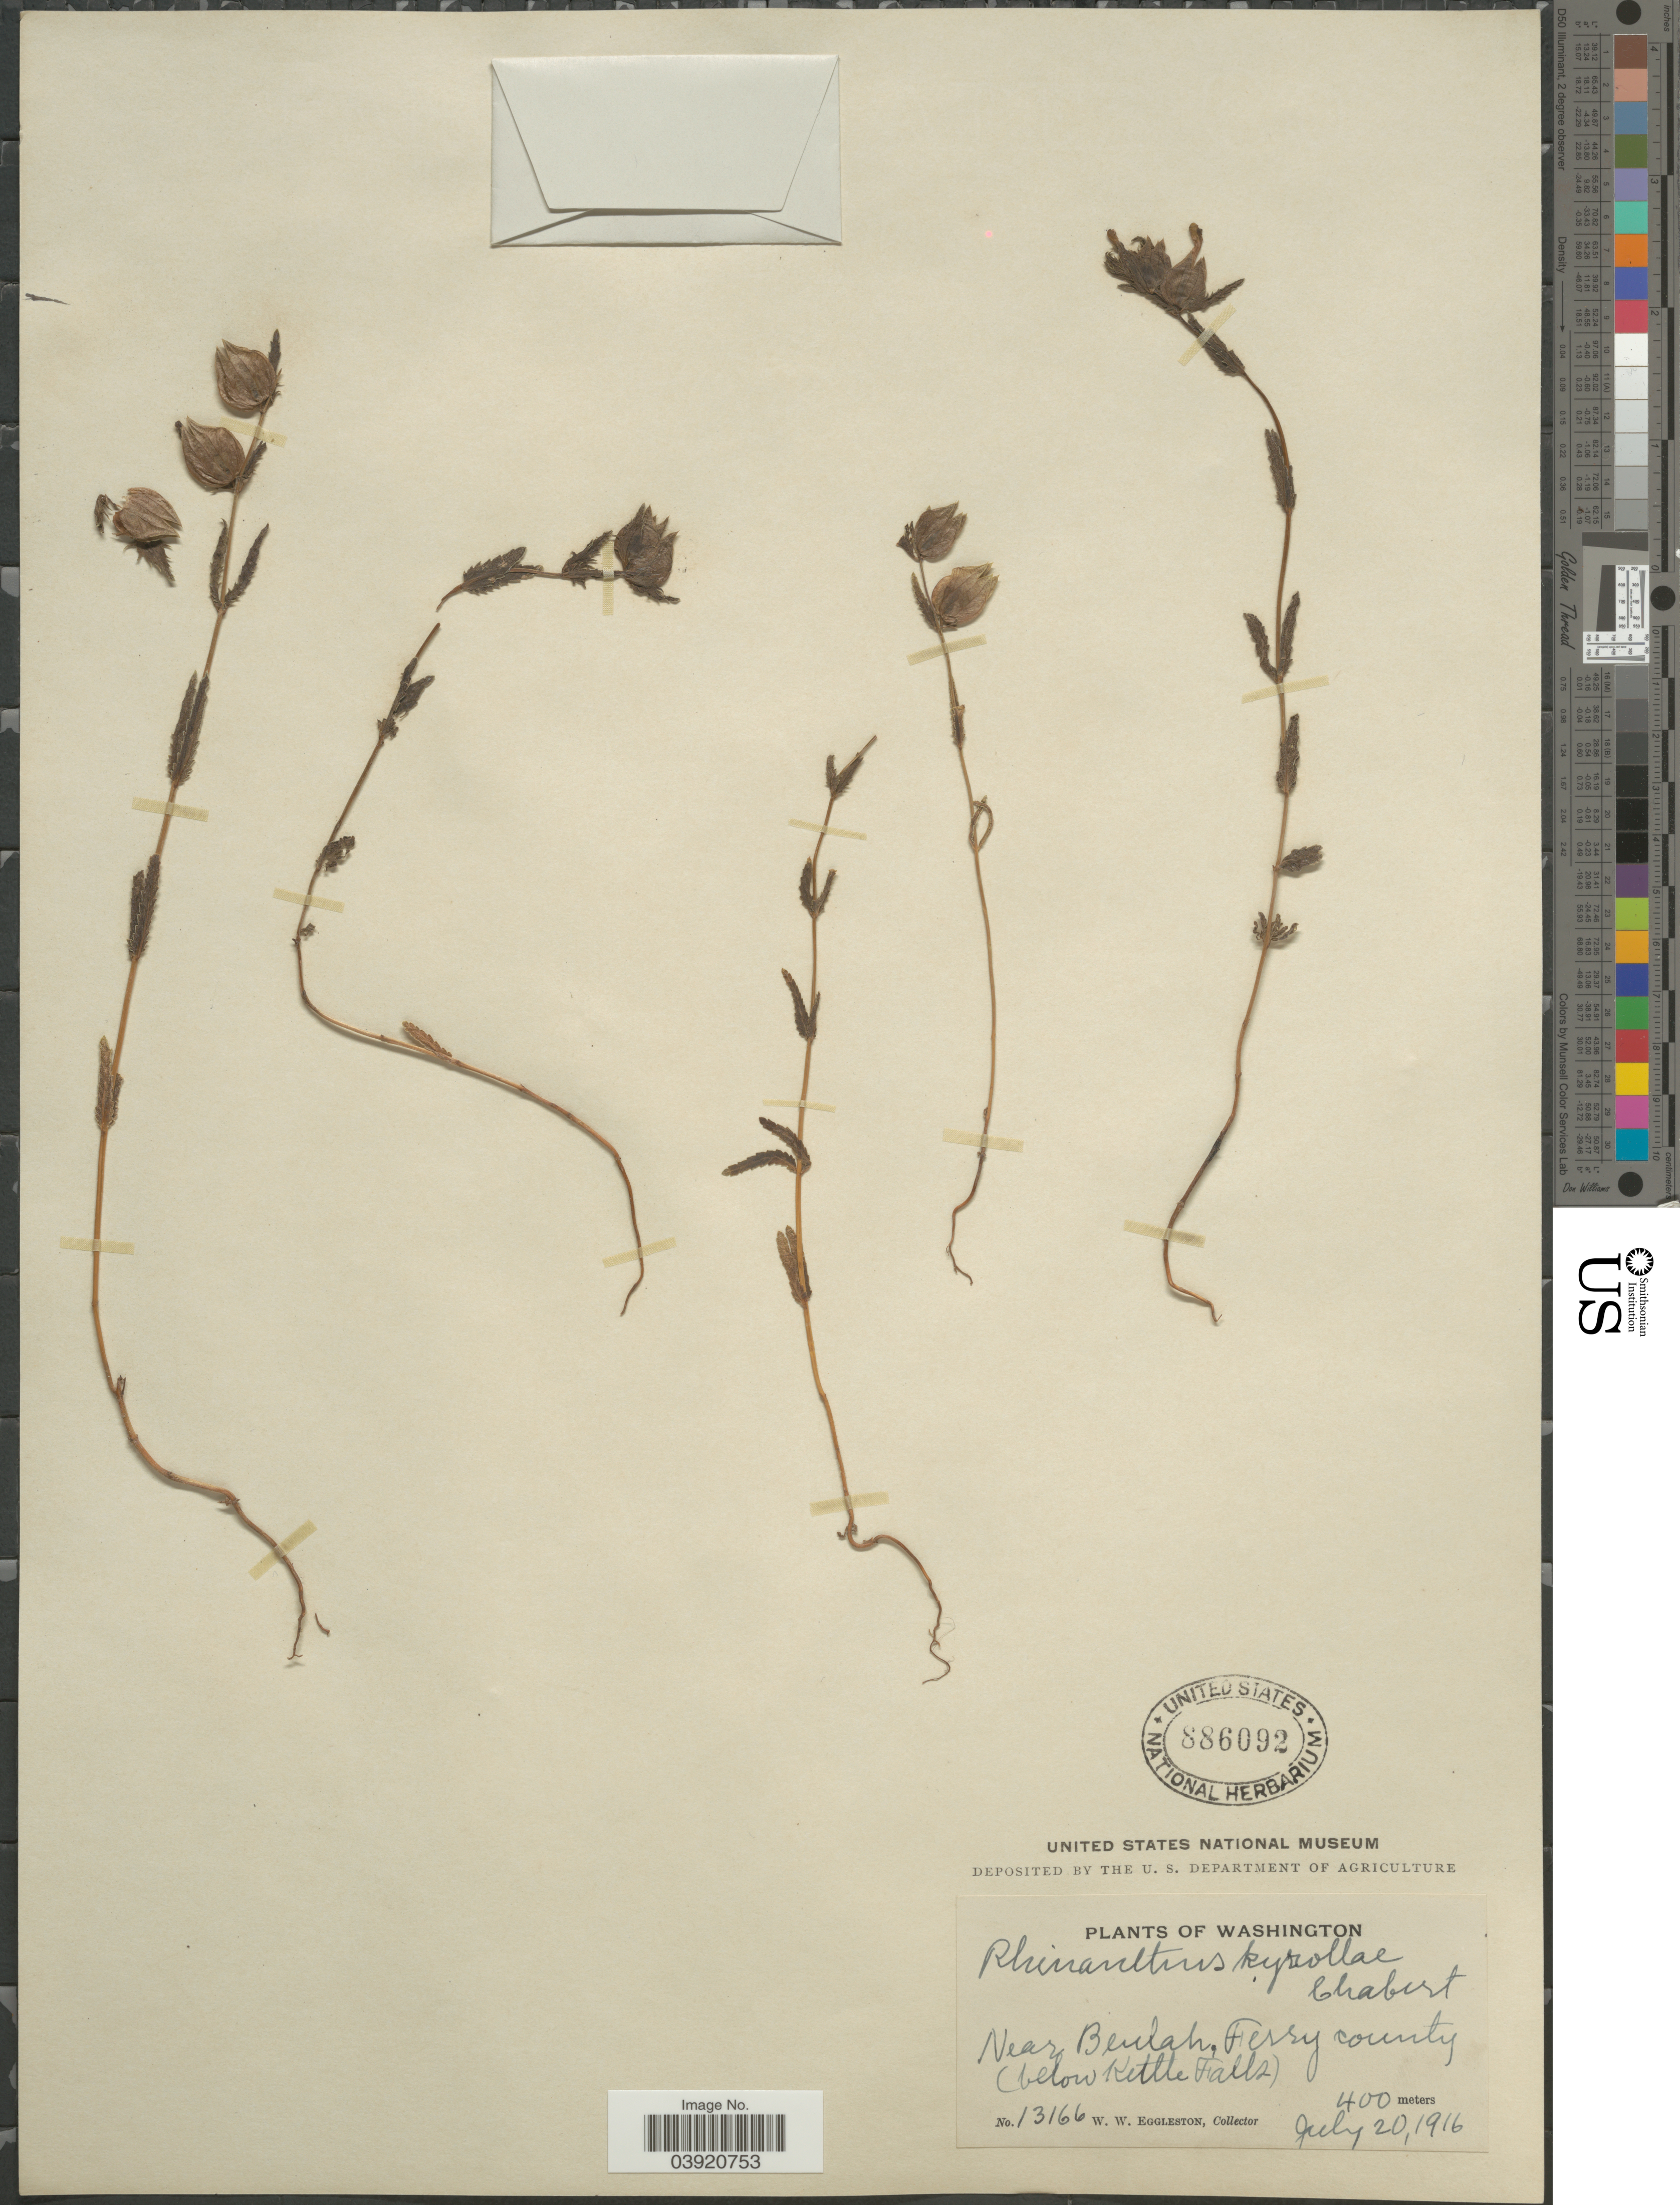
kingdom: Plantae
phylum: Tracheophyta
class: Magnoliopsida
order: Lamiales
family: Orobanchaceae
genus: Rhinanthus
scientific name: Rhinanthus kyrollae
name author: Chabert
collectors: W. W. Eggleston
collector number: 13166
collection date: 1916-07-20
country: United States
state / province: Washington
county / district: Ferry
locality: Near Beulah, Ferry county (below Kettle Falls).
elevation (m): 400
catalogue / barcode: US 886092